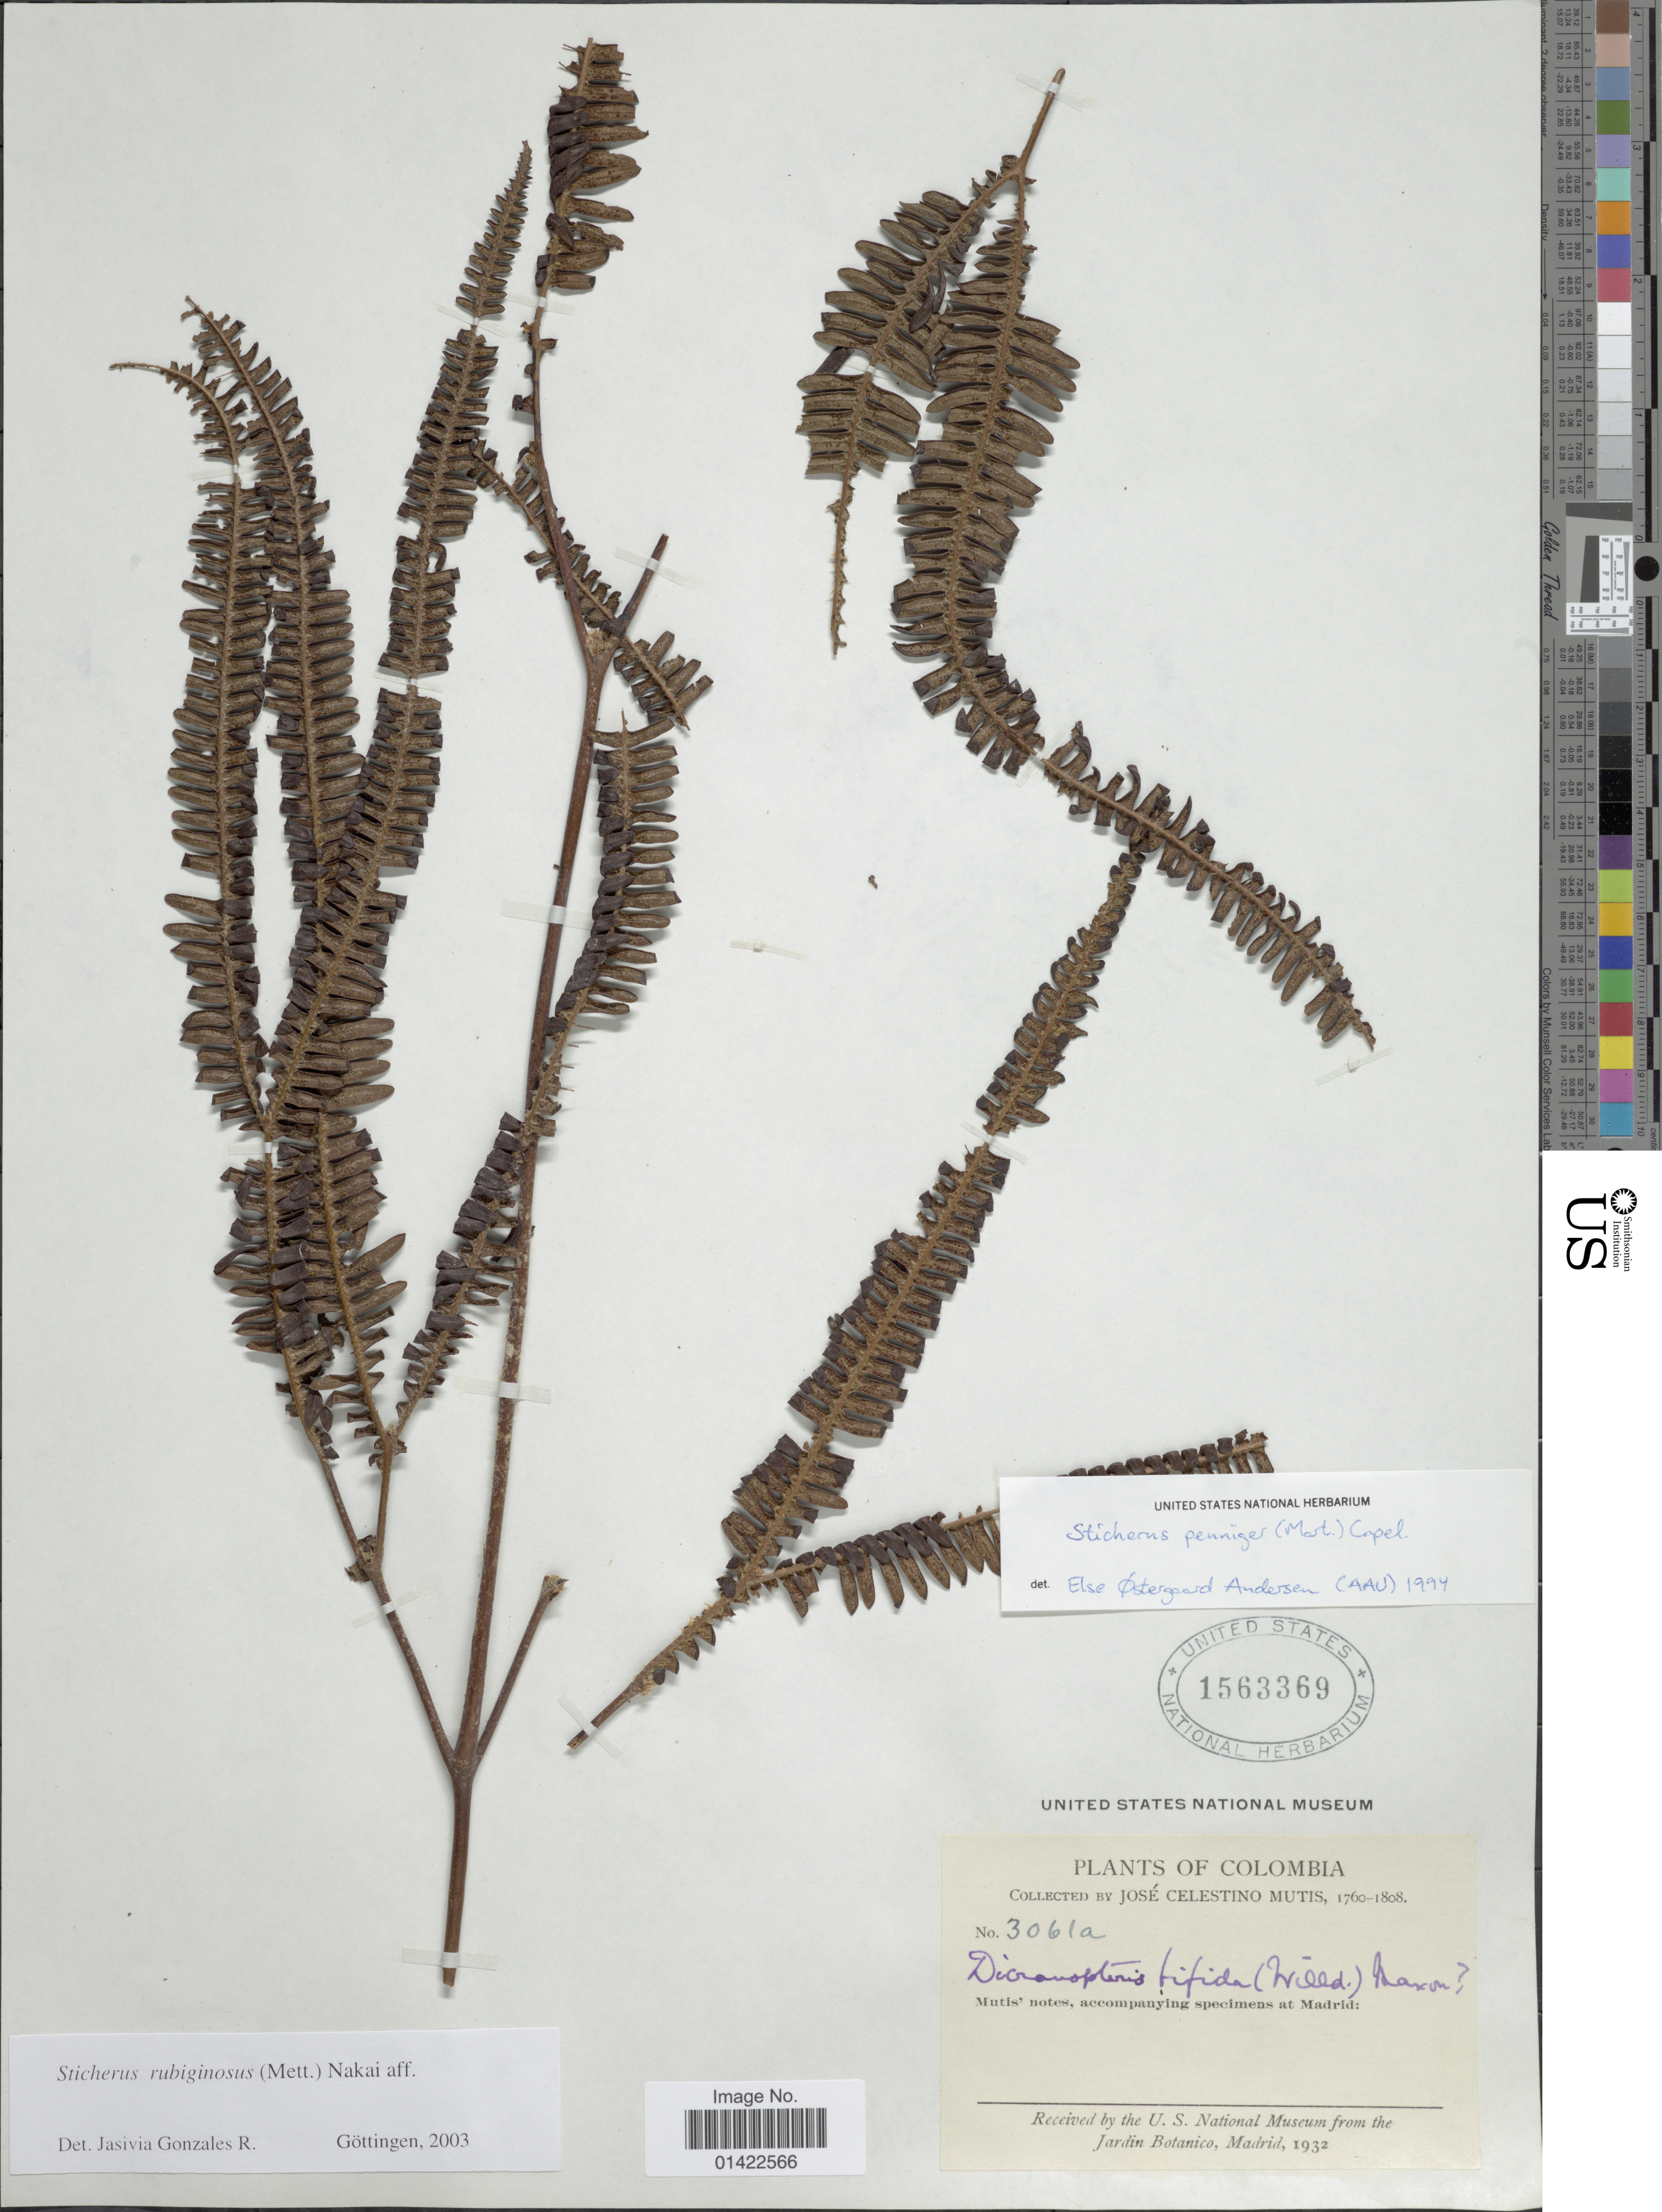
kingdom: Plantae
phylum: Tracheophyta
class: Polypodiopsida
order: Gleicheniales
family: Gleicheniaceae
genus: Sticherus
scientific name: Sticherus rubiginosus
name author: (Mett.) Nakai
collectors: J. C. B. Mutis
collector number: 3061a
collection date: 1760/1808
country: Colombia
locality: Mutis'notes, accompanying specimens at Madrid. [unsure placement]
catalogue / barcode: US 1563369